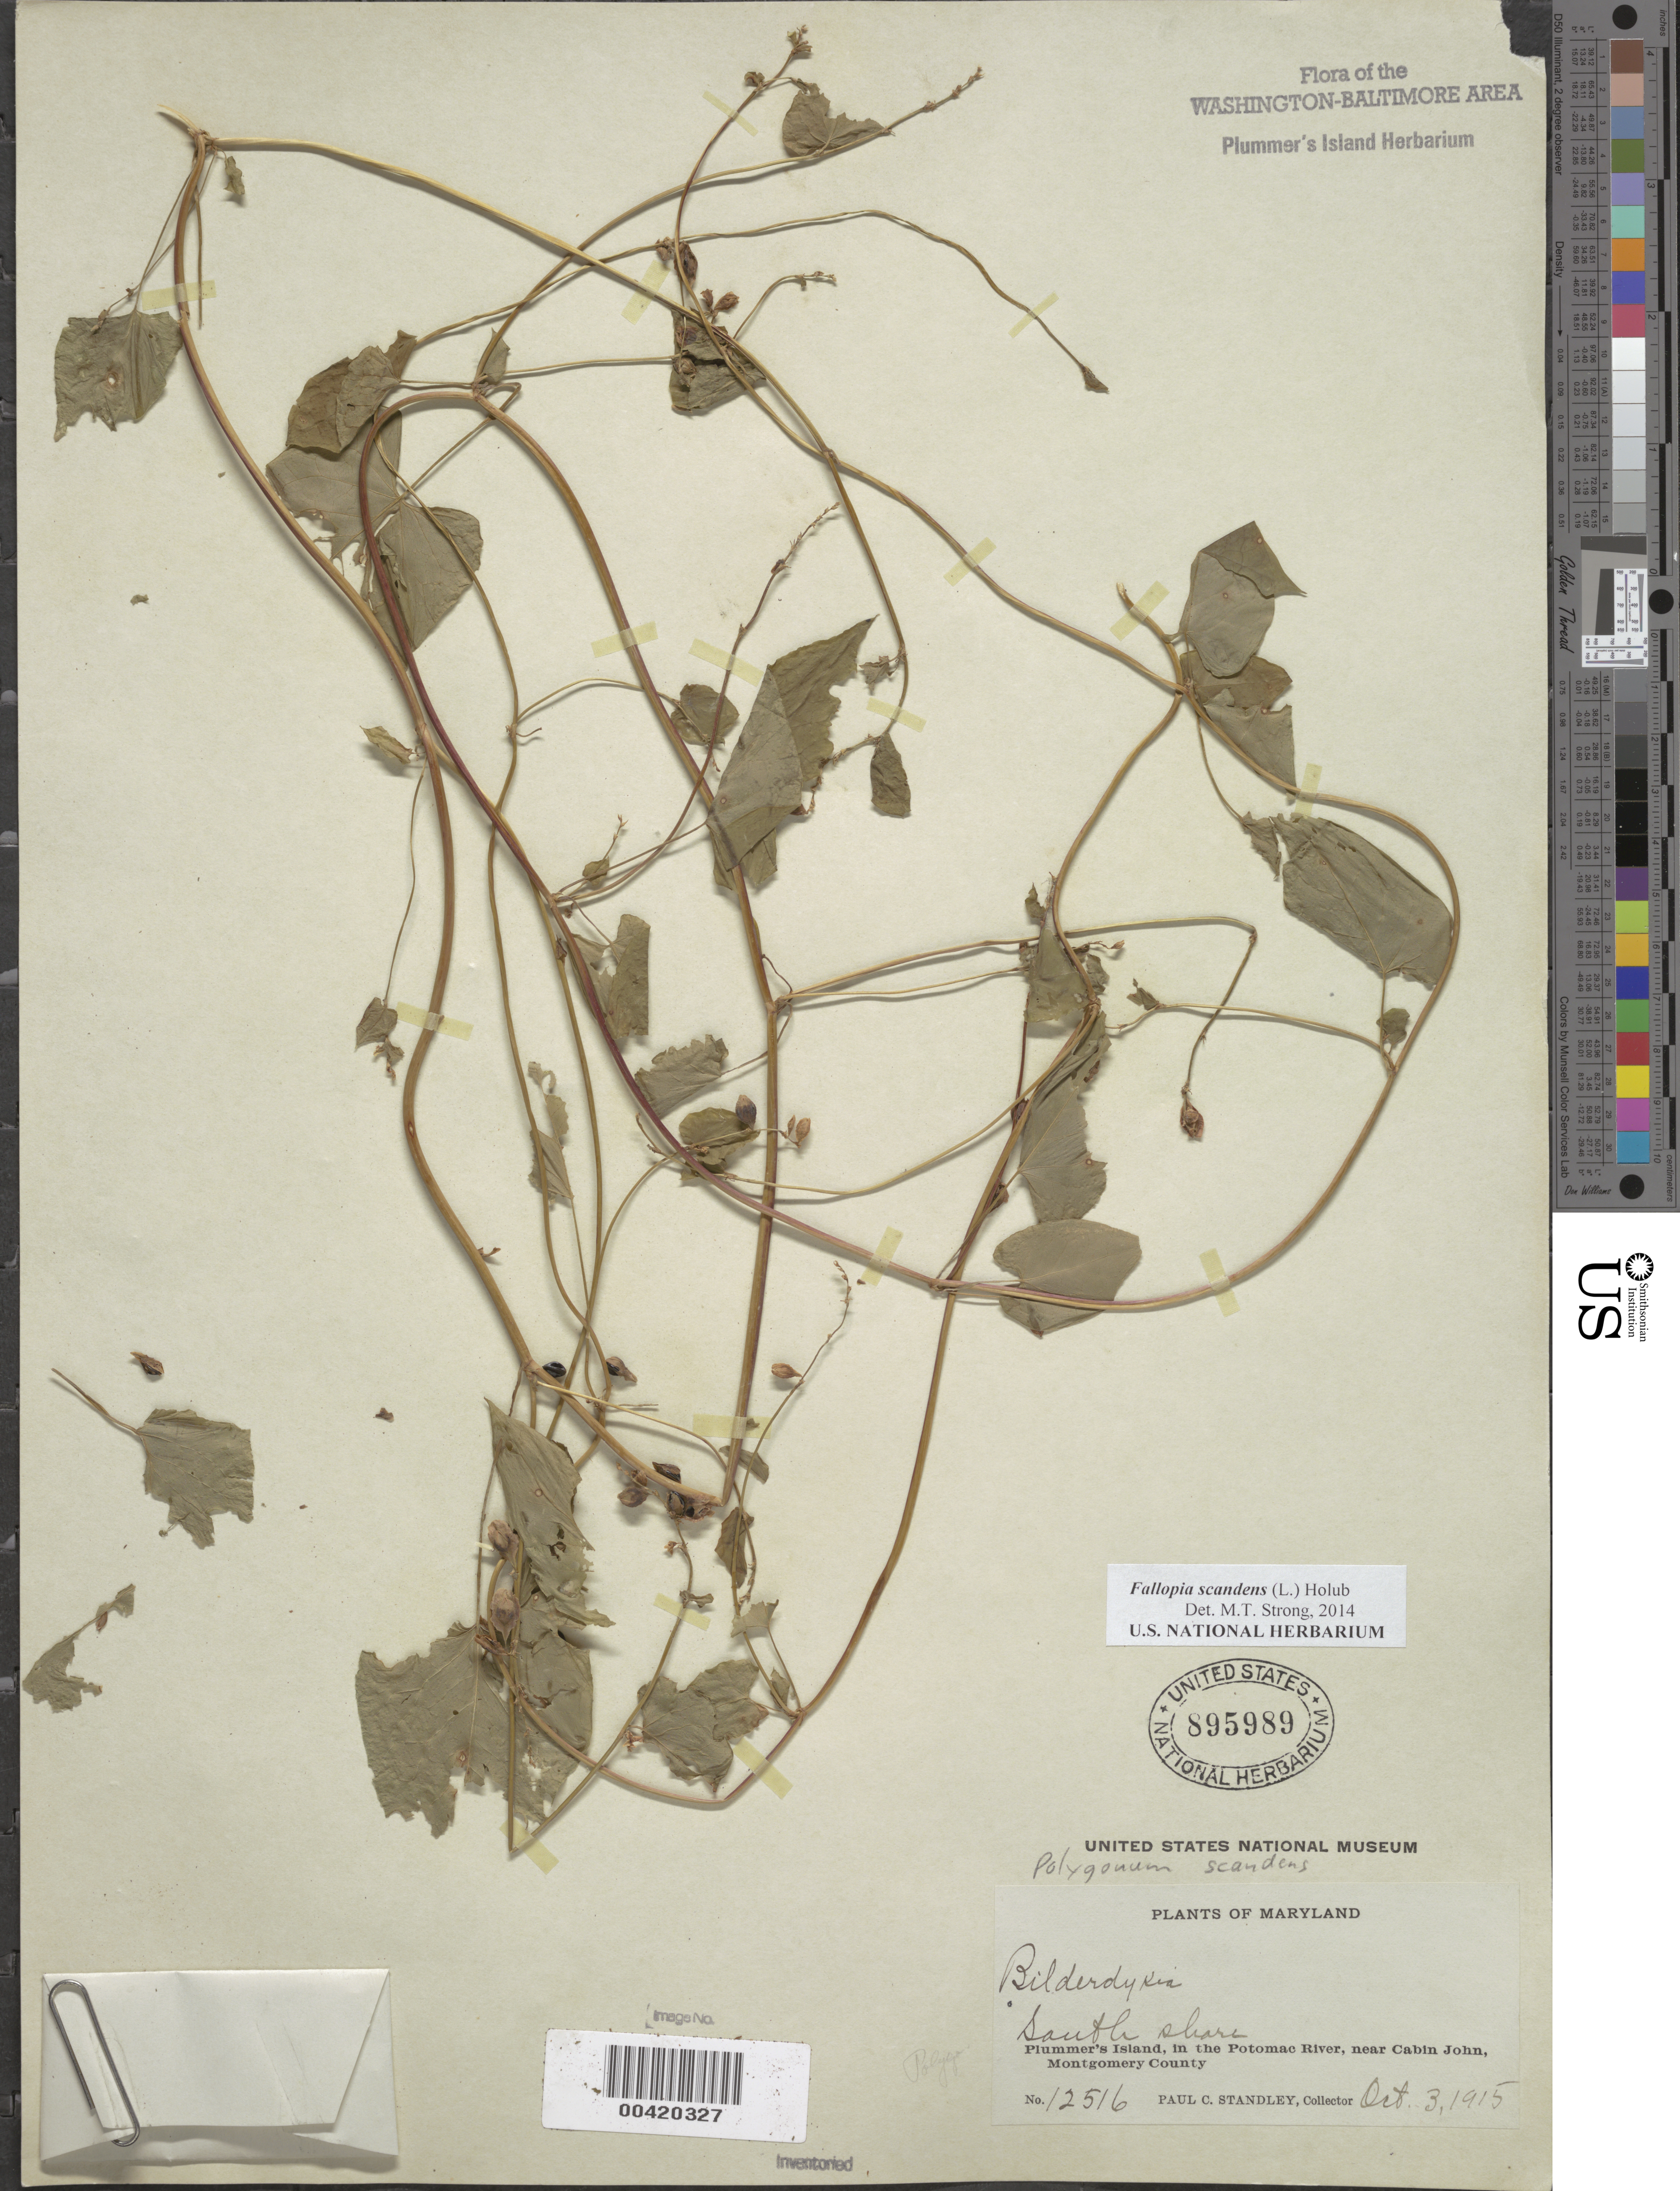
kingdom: Plantae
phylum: Tracheophyta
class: Magnoliopsida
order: Caryophyllales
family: Polygonaceae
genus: Fallopia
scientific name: Fallopia scandens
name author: (L.) Holub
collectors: P. C. Standley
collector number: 12516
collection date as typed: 03 Oct 1915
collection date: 1915-10-03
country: United States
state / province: Maryland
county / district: Montgomery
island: Plummers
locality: Plummer's Island; south shore C. & O. Canal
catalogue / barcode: US 895989